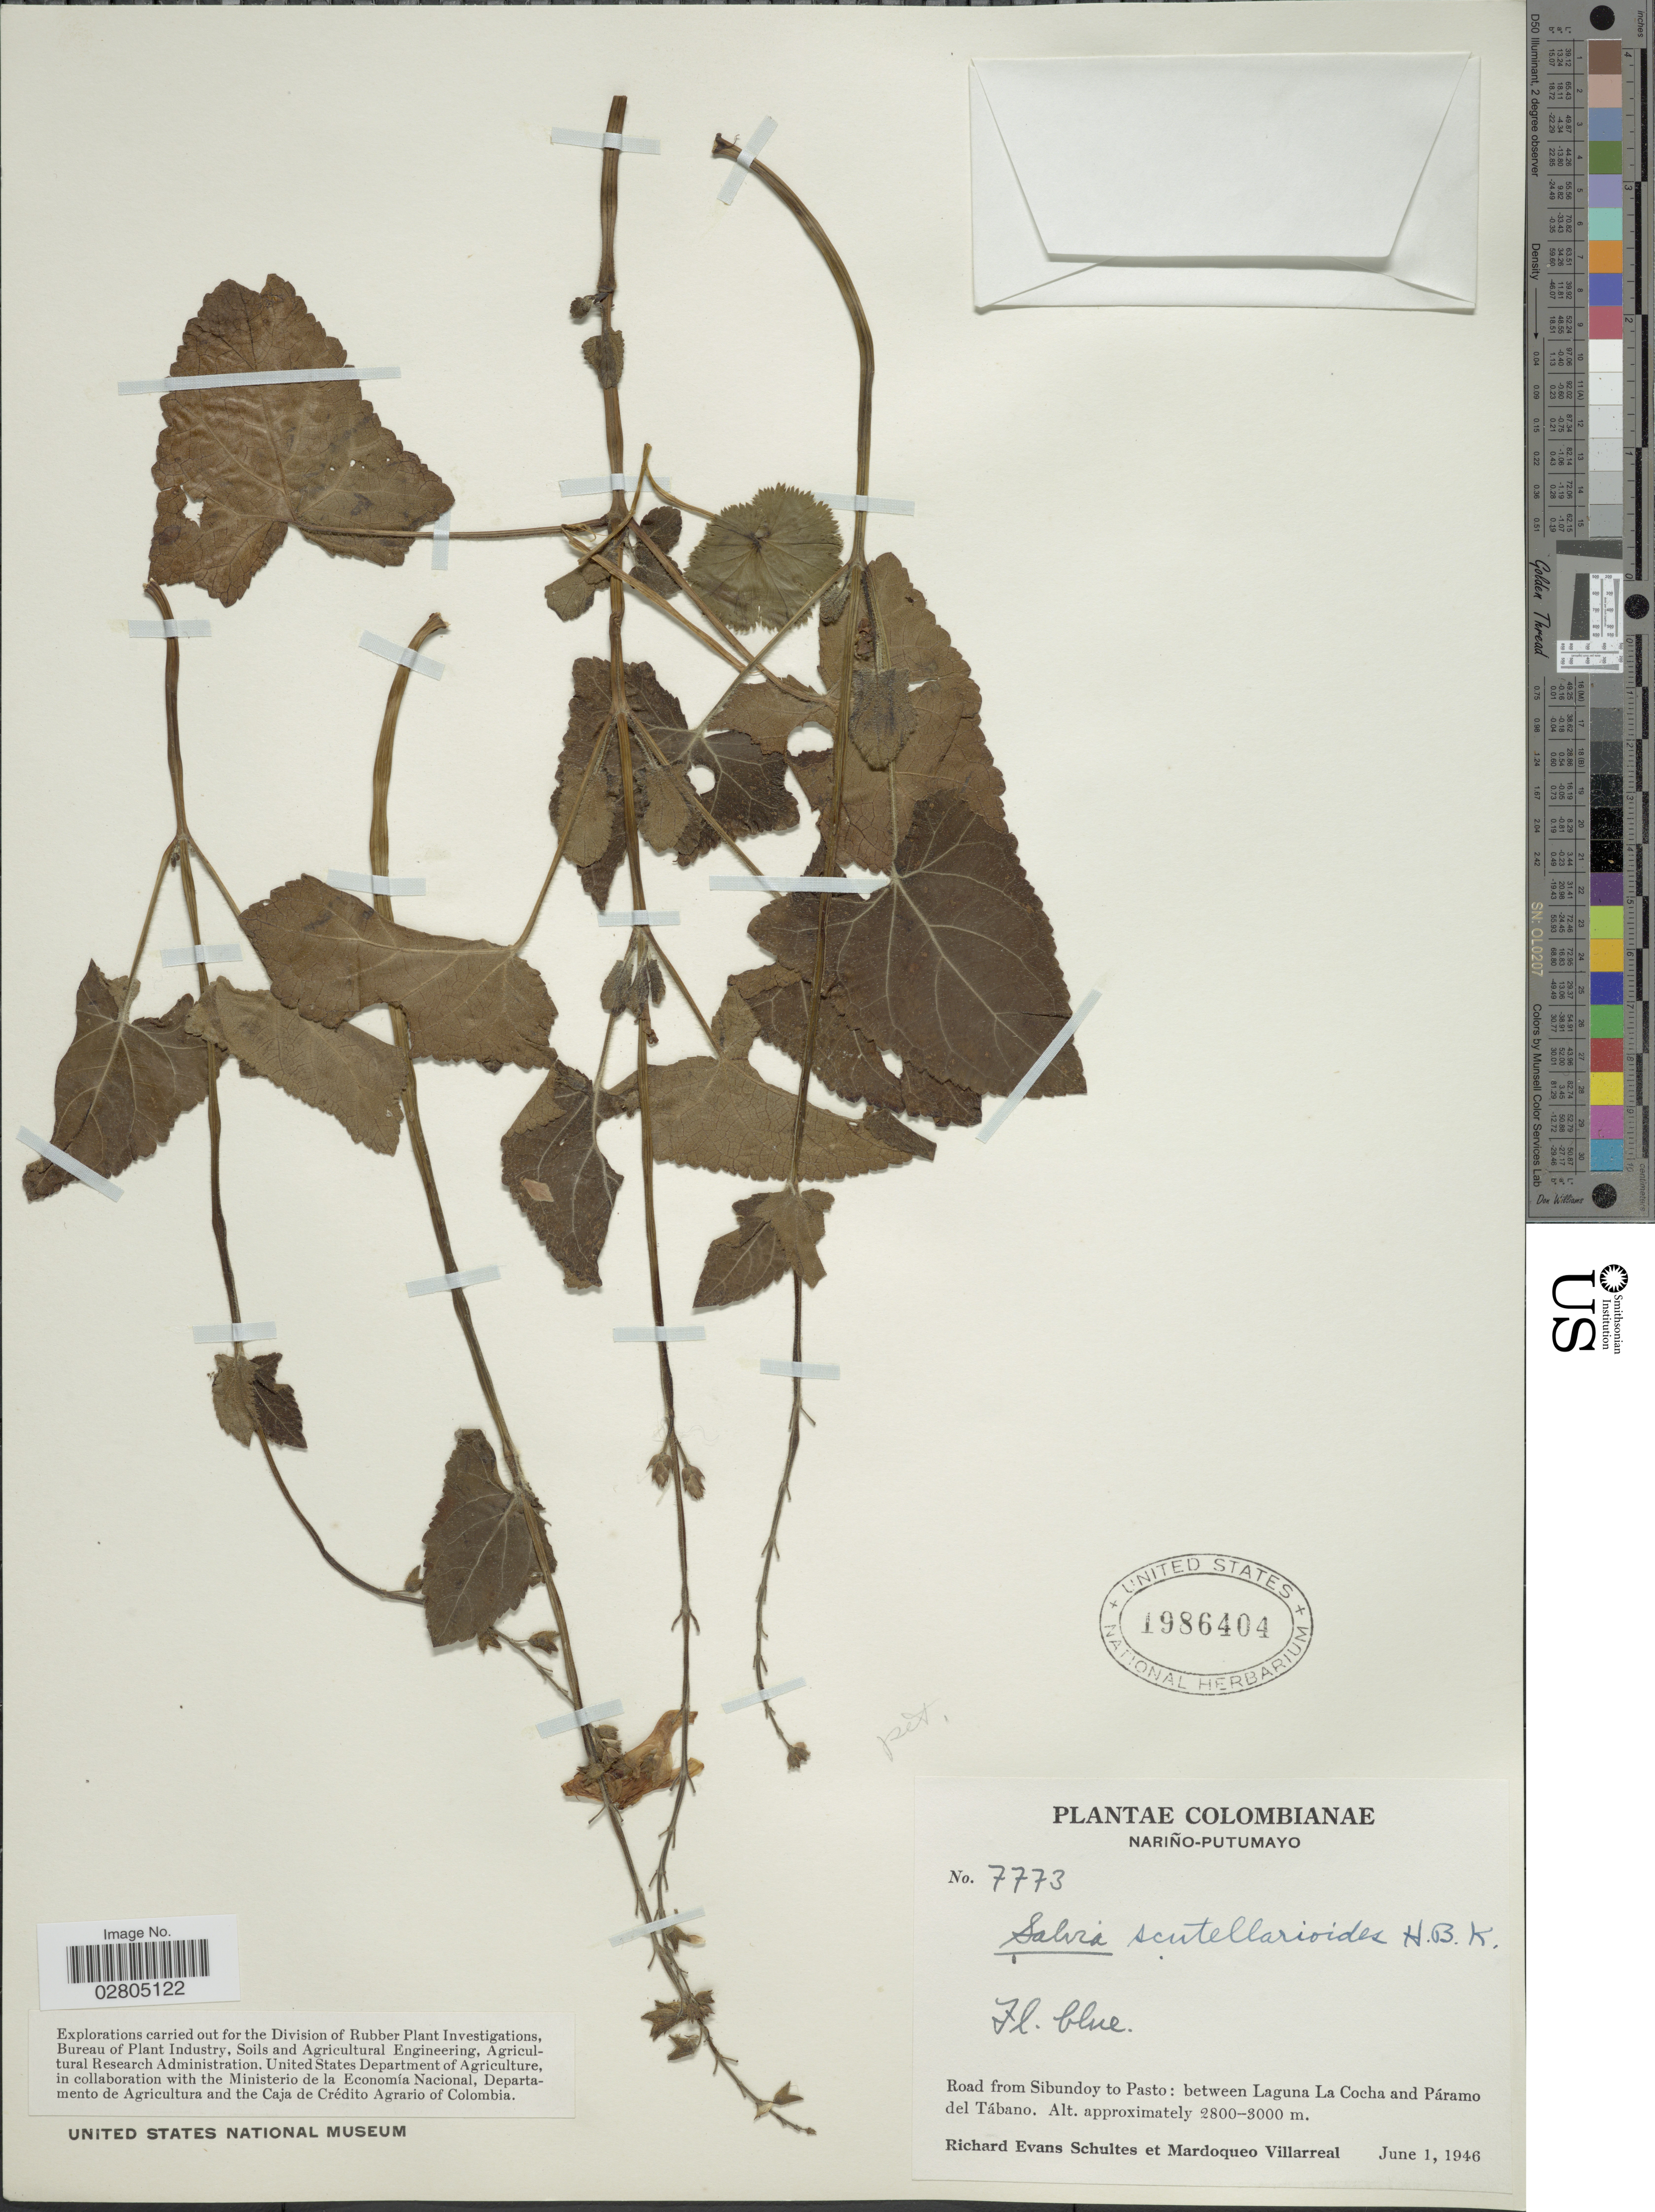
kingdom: Plantae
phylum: Tracheophyta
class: Magnoliopsida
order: Lamiales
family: Lamiaceae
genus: Salvia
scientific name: Salvia scutellarioides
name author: Kunth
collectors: R. E. Schultes & M. Villarreal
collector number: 7773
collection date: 1946-06-01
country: Colombia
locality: Nariño-Putumayo, Road from Sibundoy to Pasto, between Laguna La Cocha and Páramo del Tábano.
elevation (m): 2800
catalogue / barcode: US 1986404